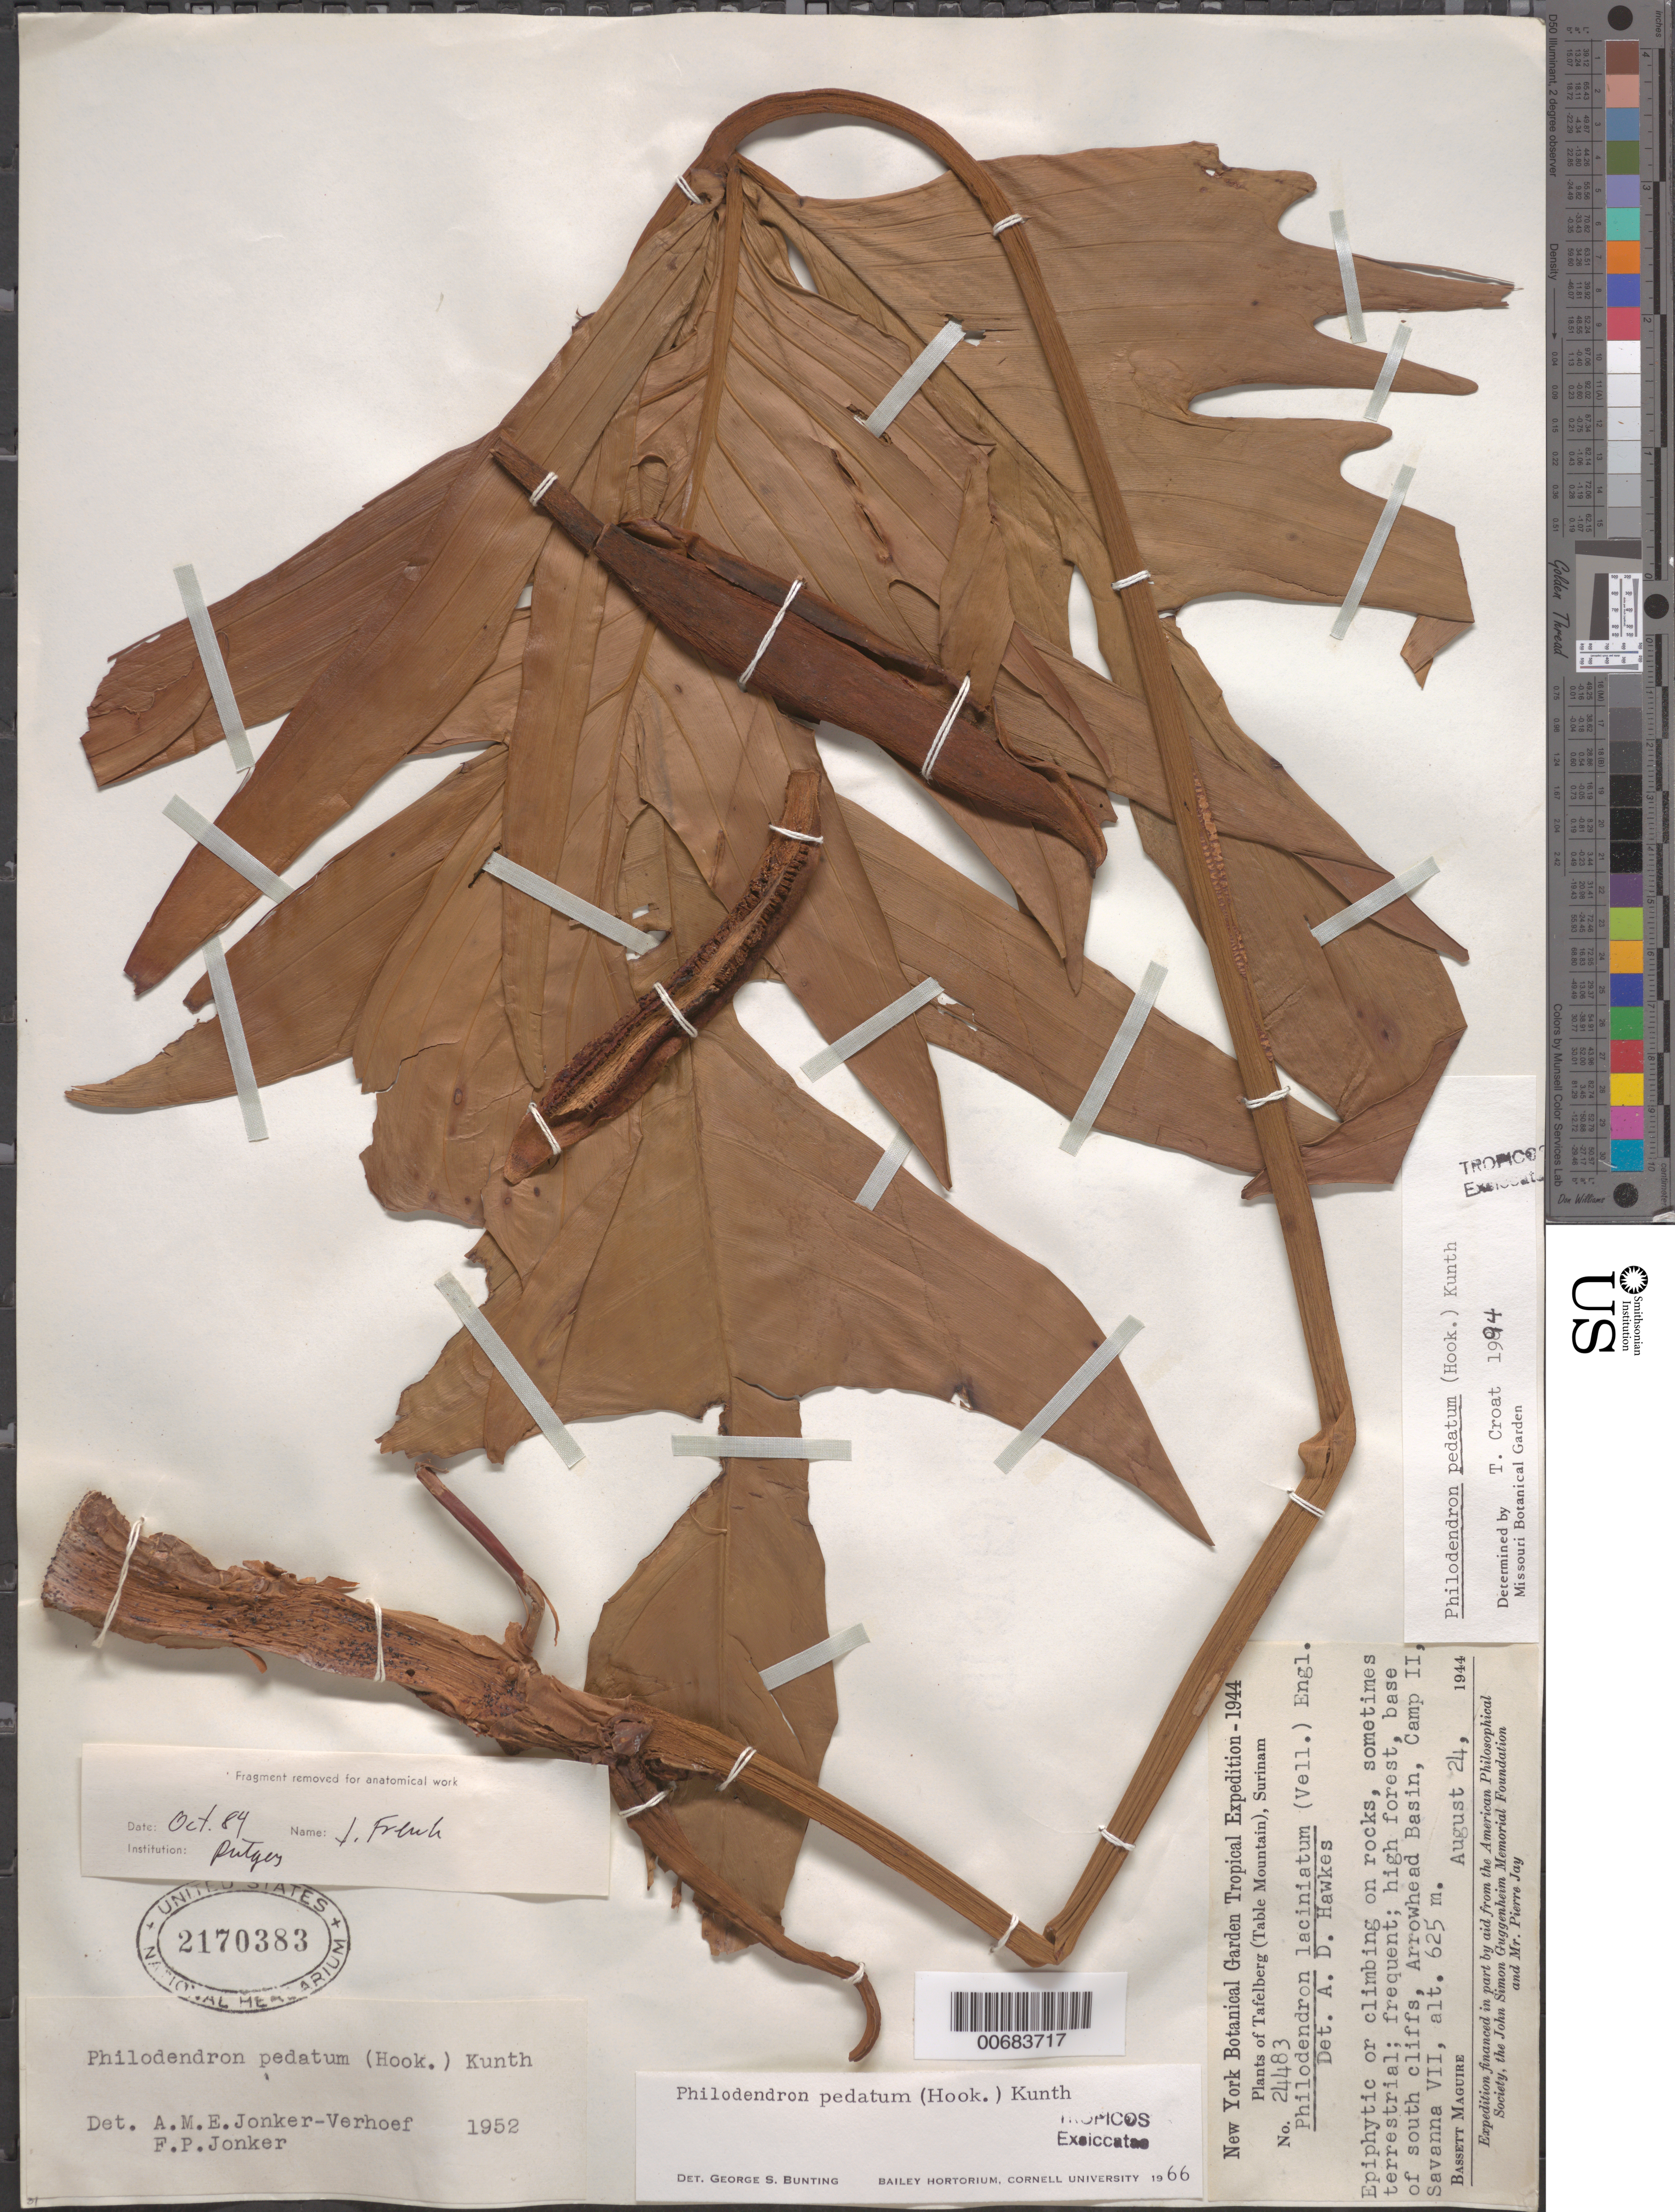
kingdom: Plantae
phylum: Tracheophyta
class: Liliopsida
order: Alismatales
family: Araceae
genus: Philodendron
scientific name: Philodendron pedatum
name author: (Hook.) Kunth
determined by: Croat, Thomas B., Missouri Botanical Garden (MO)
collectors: B. Maguire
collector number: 24483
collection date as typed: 24-Aug-44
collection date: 1944-08-24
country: Suriname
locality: Tafelberg (Table Mountain), Arrowhead basin, Camp II, Savanna VII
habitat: High forest, base of south cliffs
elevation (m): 625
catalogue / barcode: US 2170383